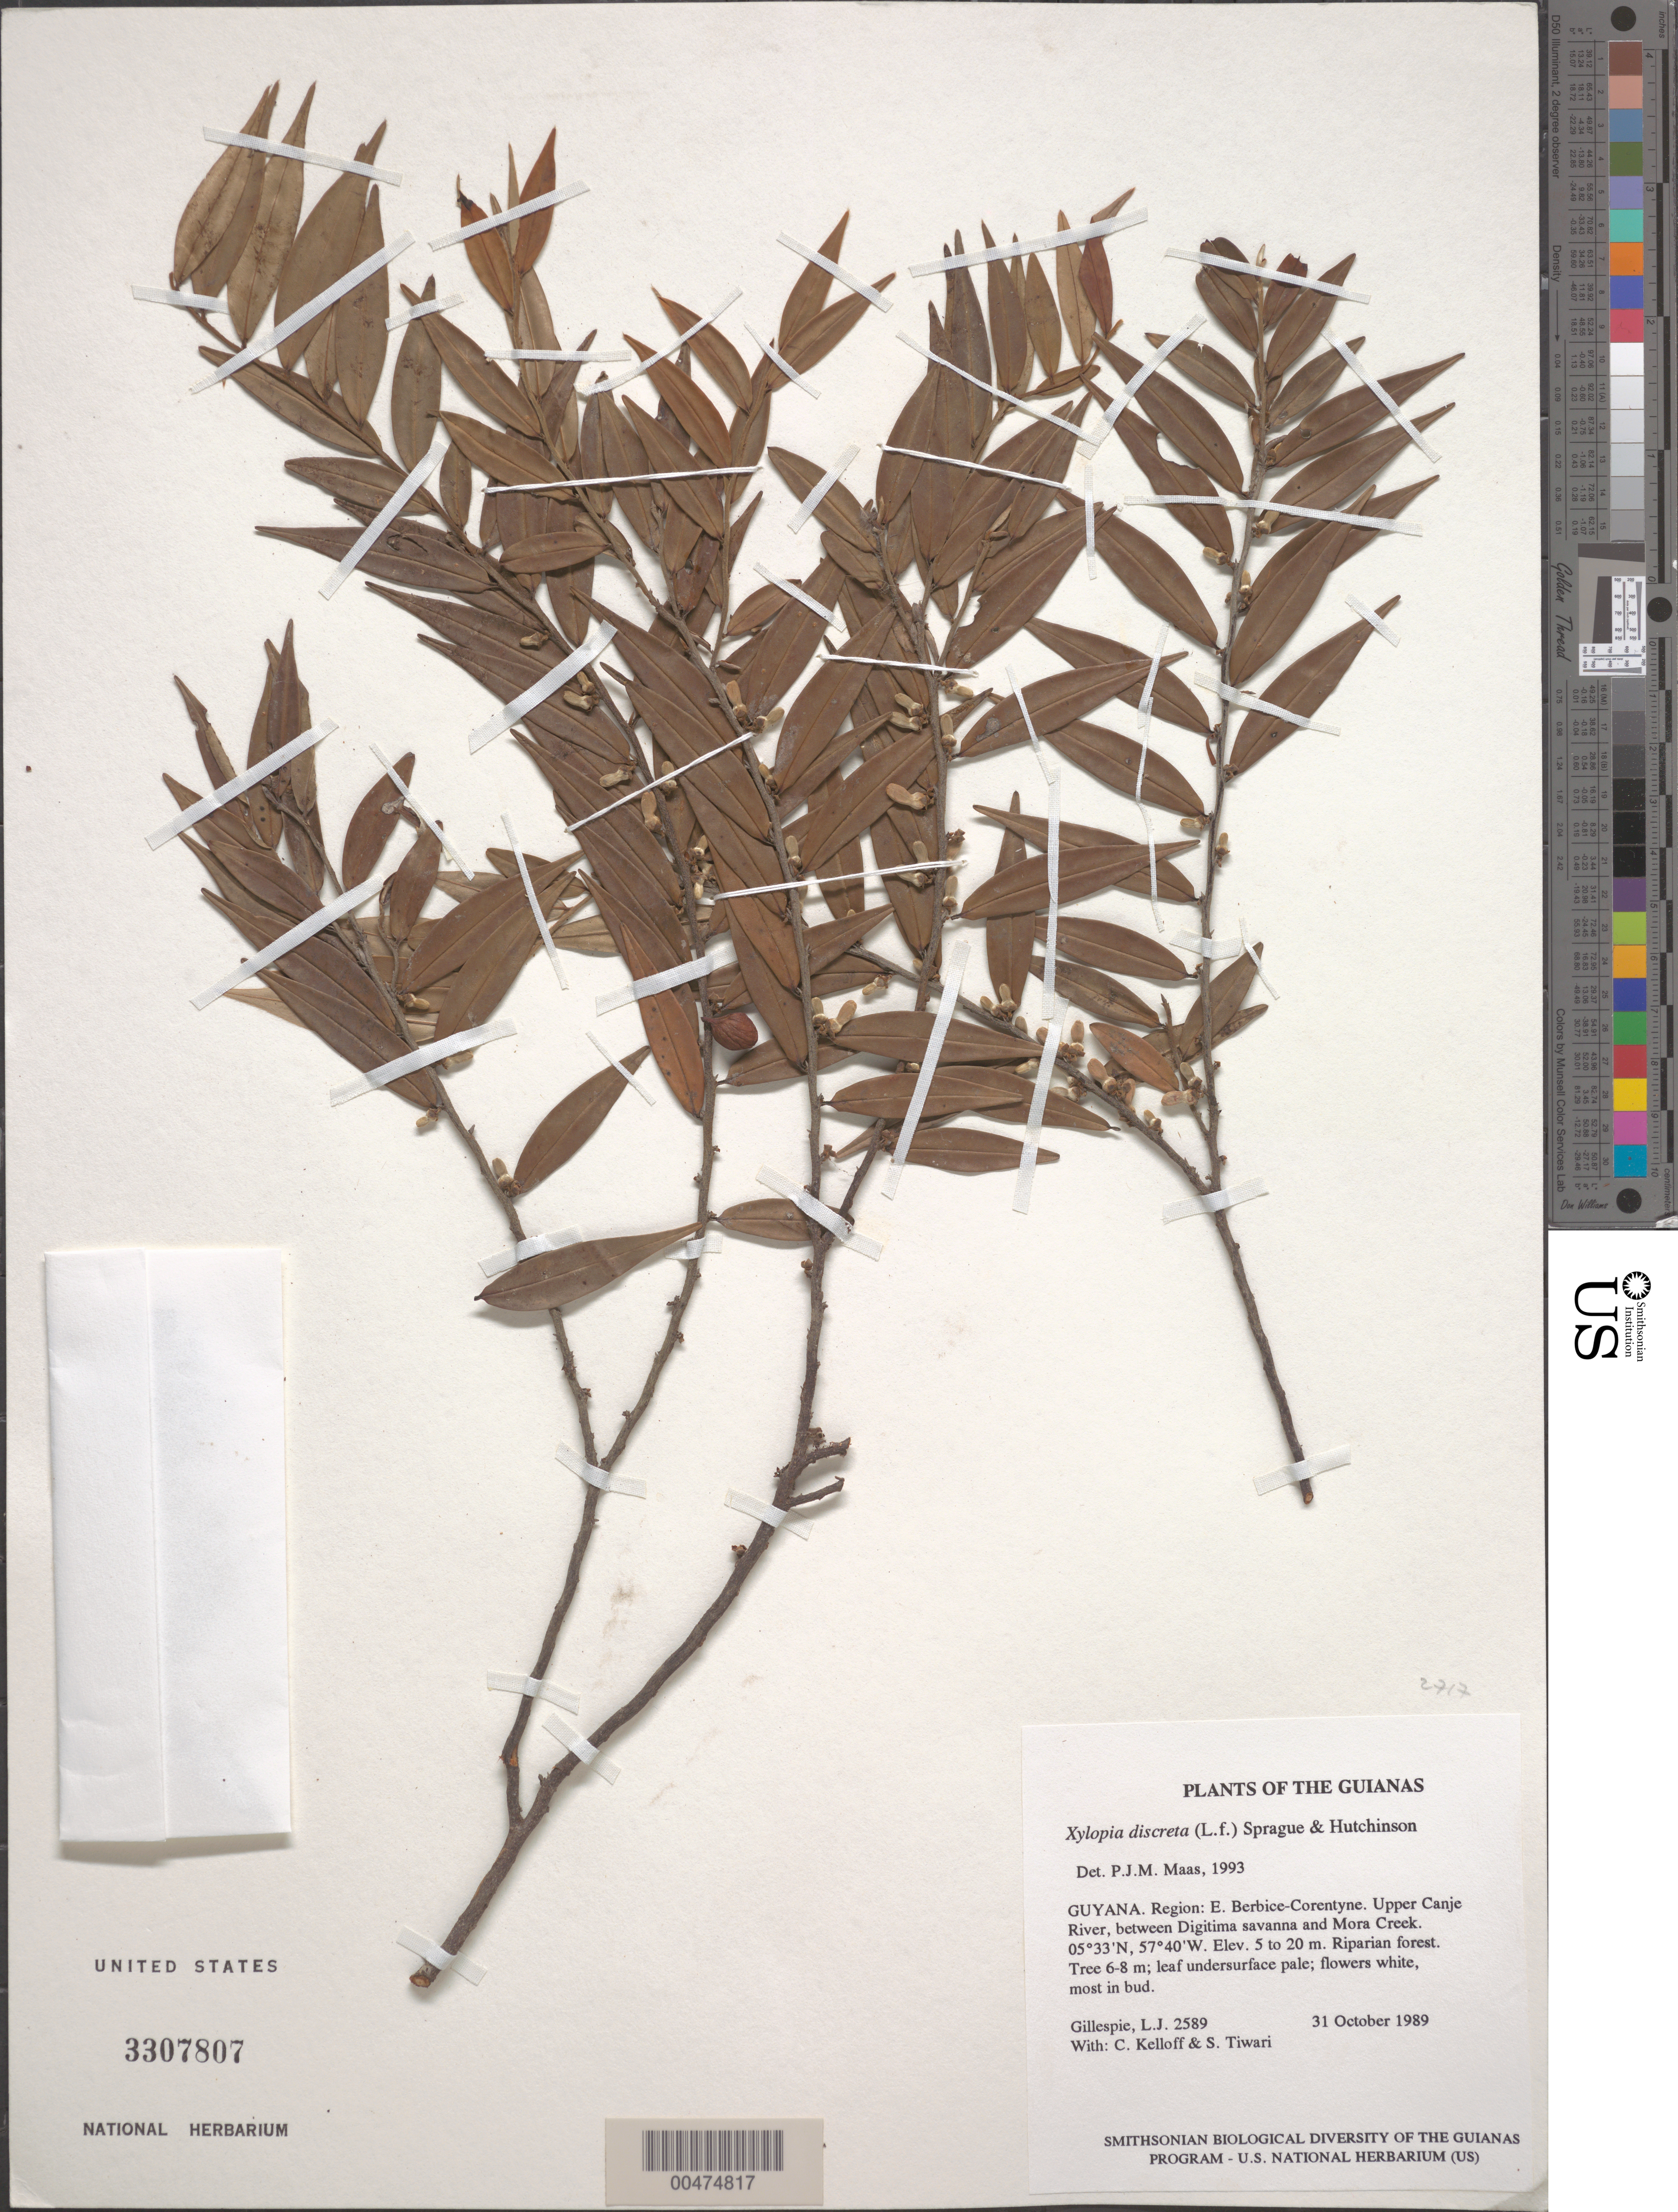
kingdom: Plantae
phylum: Tracheophyta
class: Magnoliopsida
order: Magnoliales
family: Annonaceae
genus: Xylopia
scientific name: Xylopia discreta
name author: (L. f.) Sprague & Hutch.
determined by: Maas, Paul J. M.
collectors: L. J. Gillespie, C. L. Kelloff & S. Tiwari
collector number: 2589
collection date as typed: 31 October 1989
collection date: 1989-10-31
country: Guyana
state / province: E. Berbice-Corentyne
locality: Upper Canje River, between Digitima savanna and Mora Creek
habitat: Riparian forest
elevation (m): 5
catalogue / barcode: US 3307807